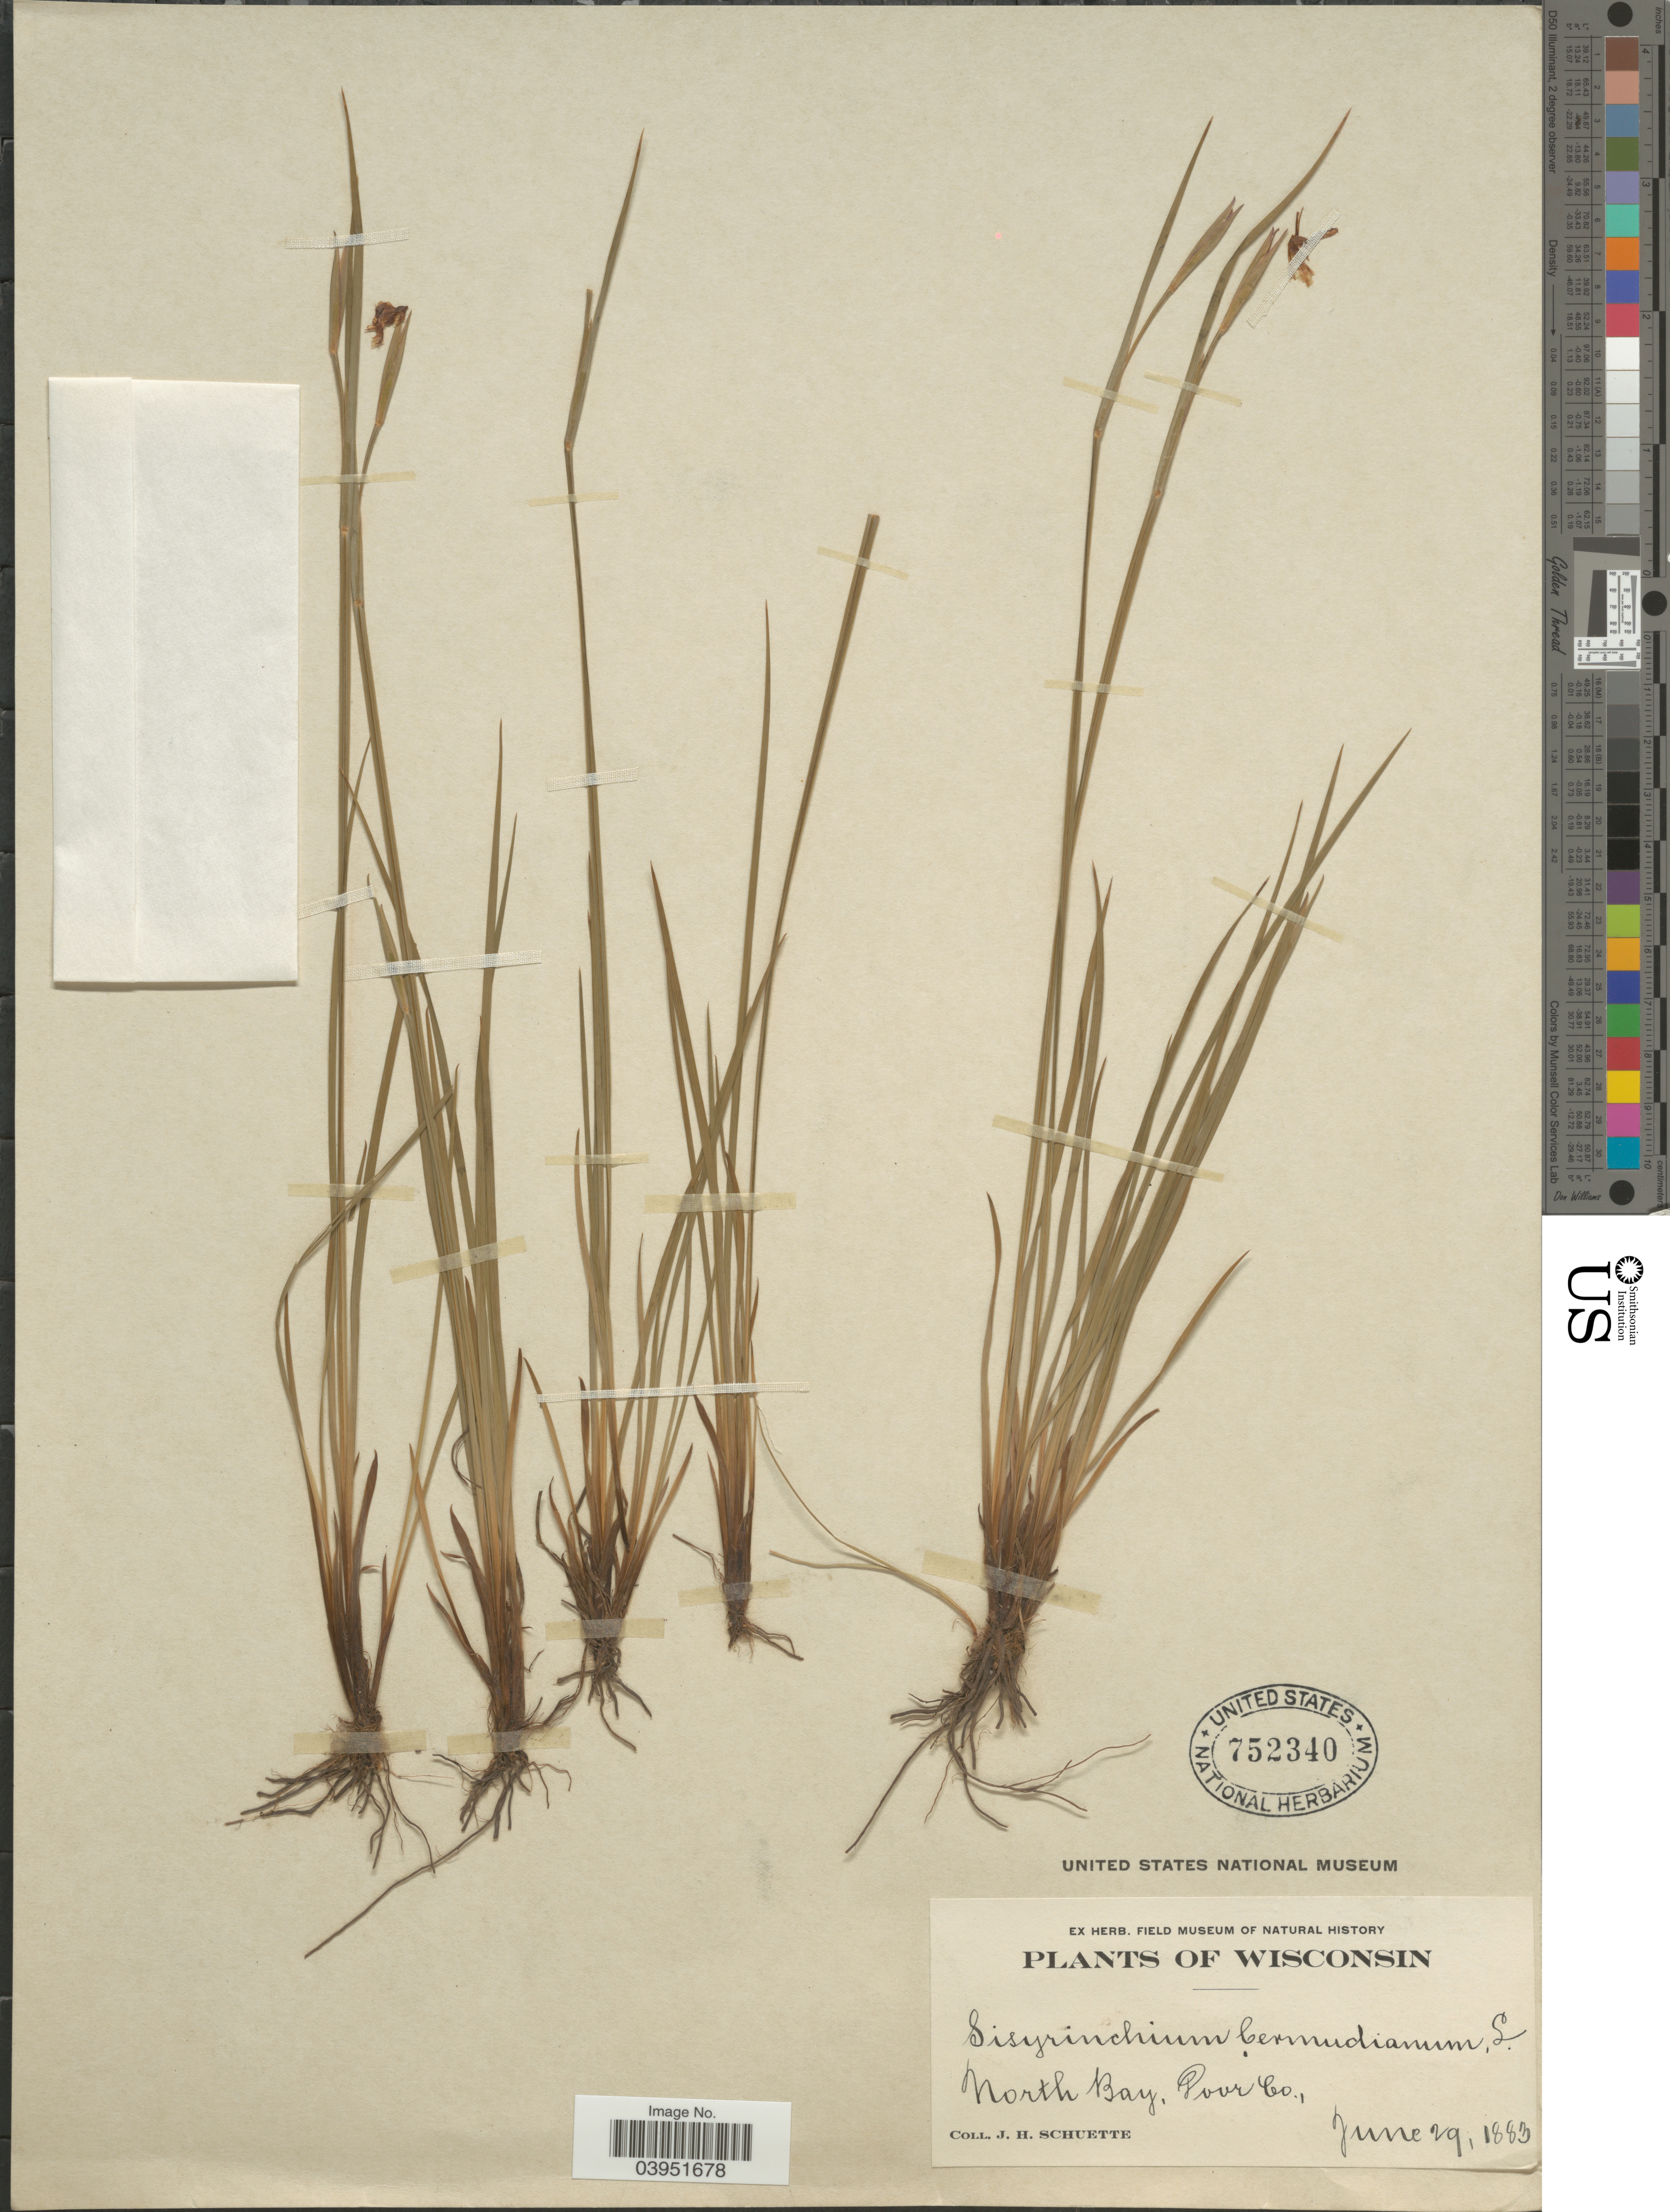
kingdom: Plantae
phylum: Tracheophyta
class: Liliopsida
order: Asparagales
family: Iridaceae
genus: Sisyrinchium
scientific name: Sisyrinchium strictum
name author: E.P. Bicknell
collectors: J. H. Schuette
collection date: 1883-06-29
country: United States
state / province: Wisconsin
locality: North Bay, Door Co.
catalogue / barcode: US 752340